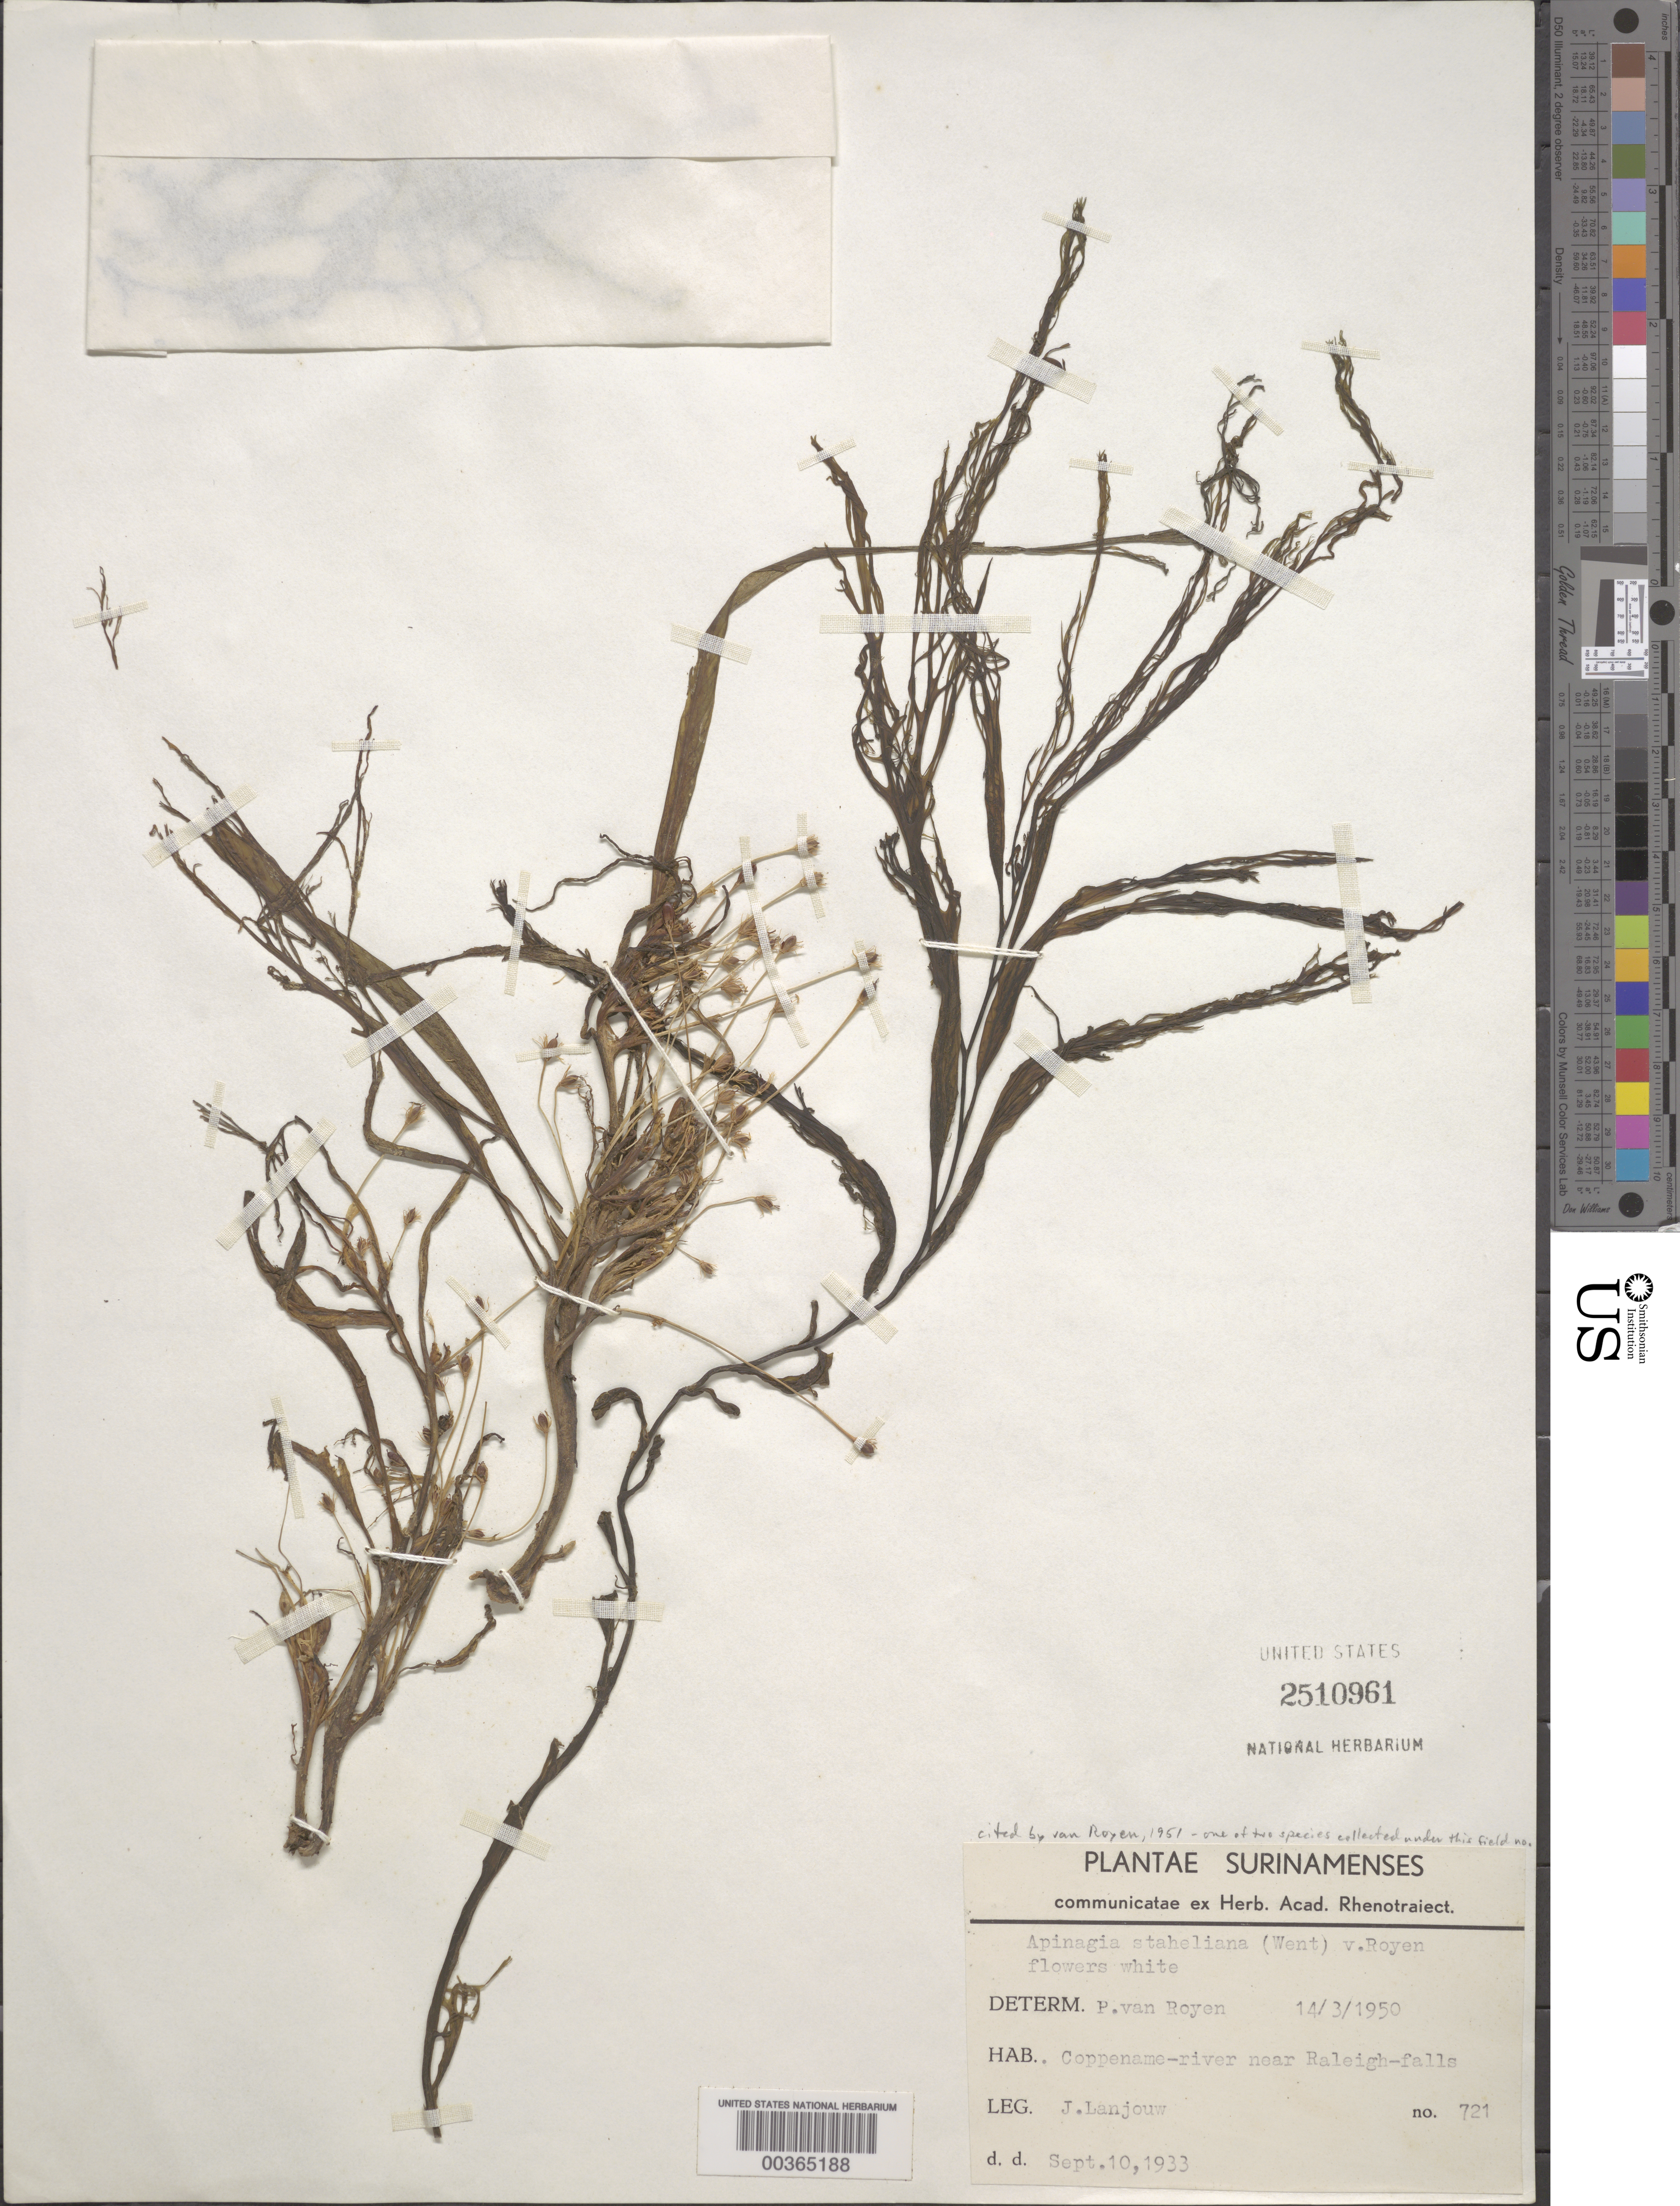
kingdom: Plantae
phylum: Tracheophyta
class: Magnoliopsida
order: Malpighiales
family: Podostemaceae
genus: Apinagia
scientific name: Apinagia staheliana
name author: (Went) P. Royen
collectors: J. Lanjouw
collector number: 721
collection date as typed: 10 Sep 1933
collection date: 1933-09-10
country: Suriname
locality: Coppename river near raleigh falls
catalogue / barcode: US 2510961